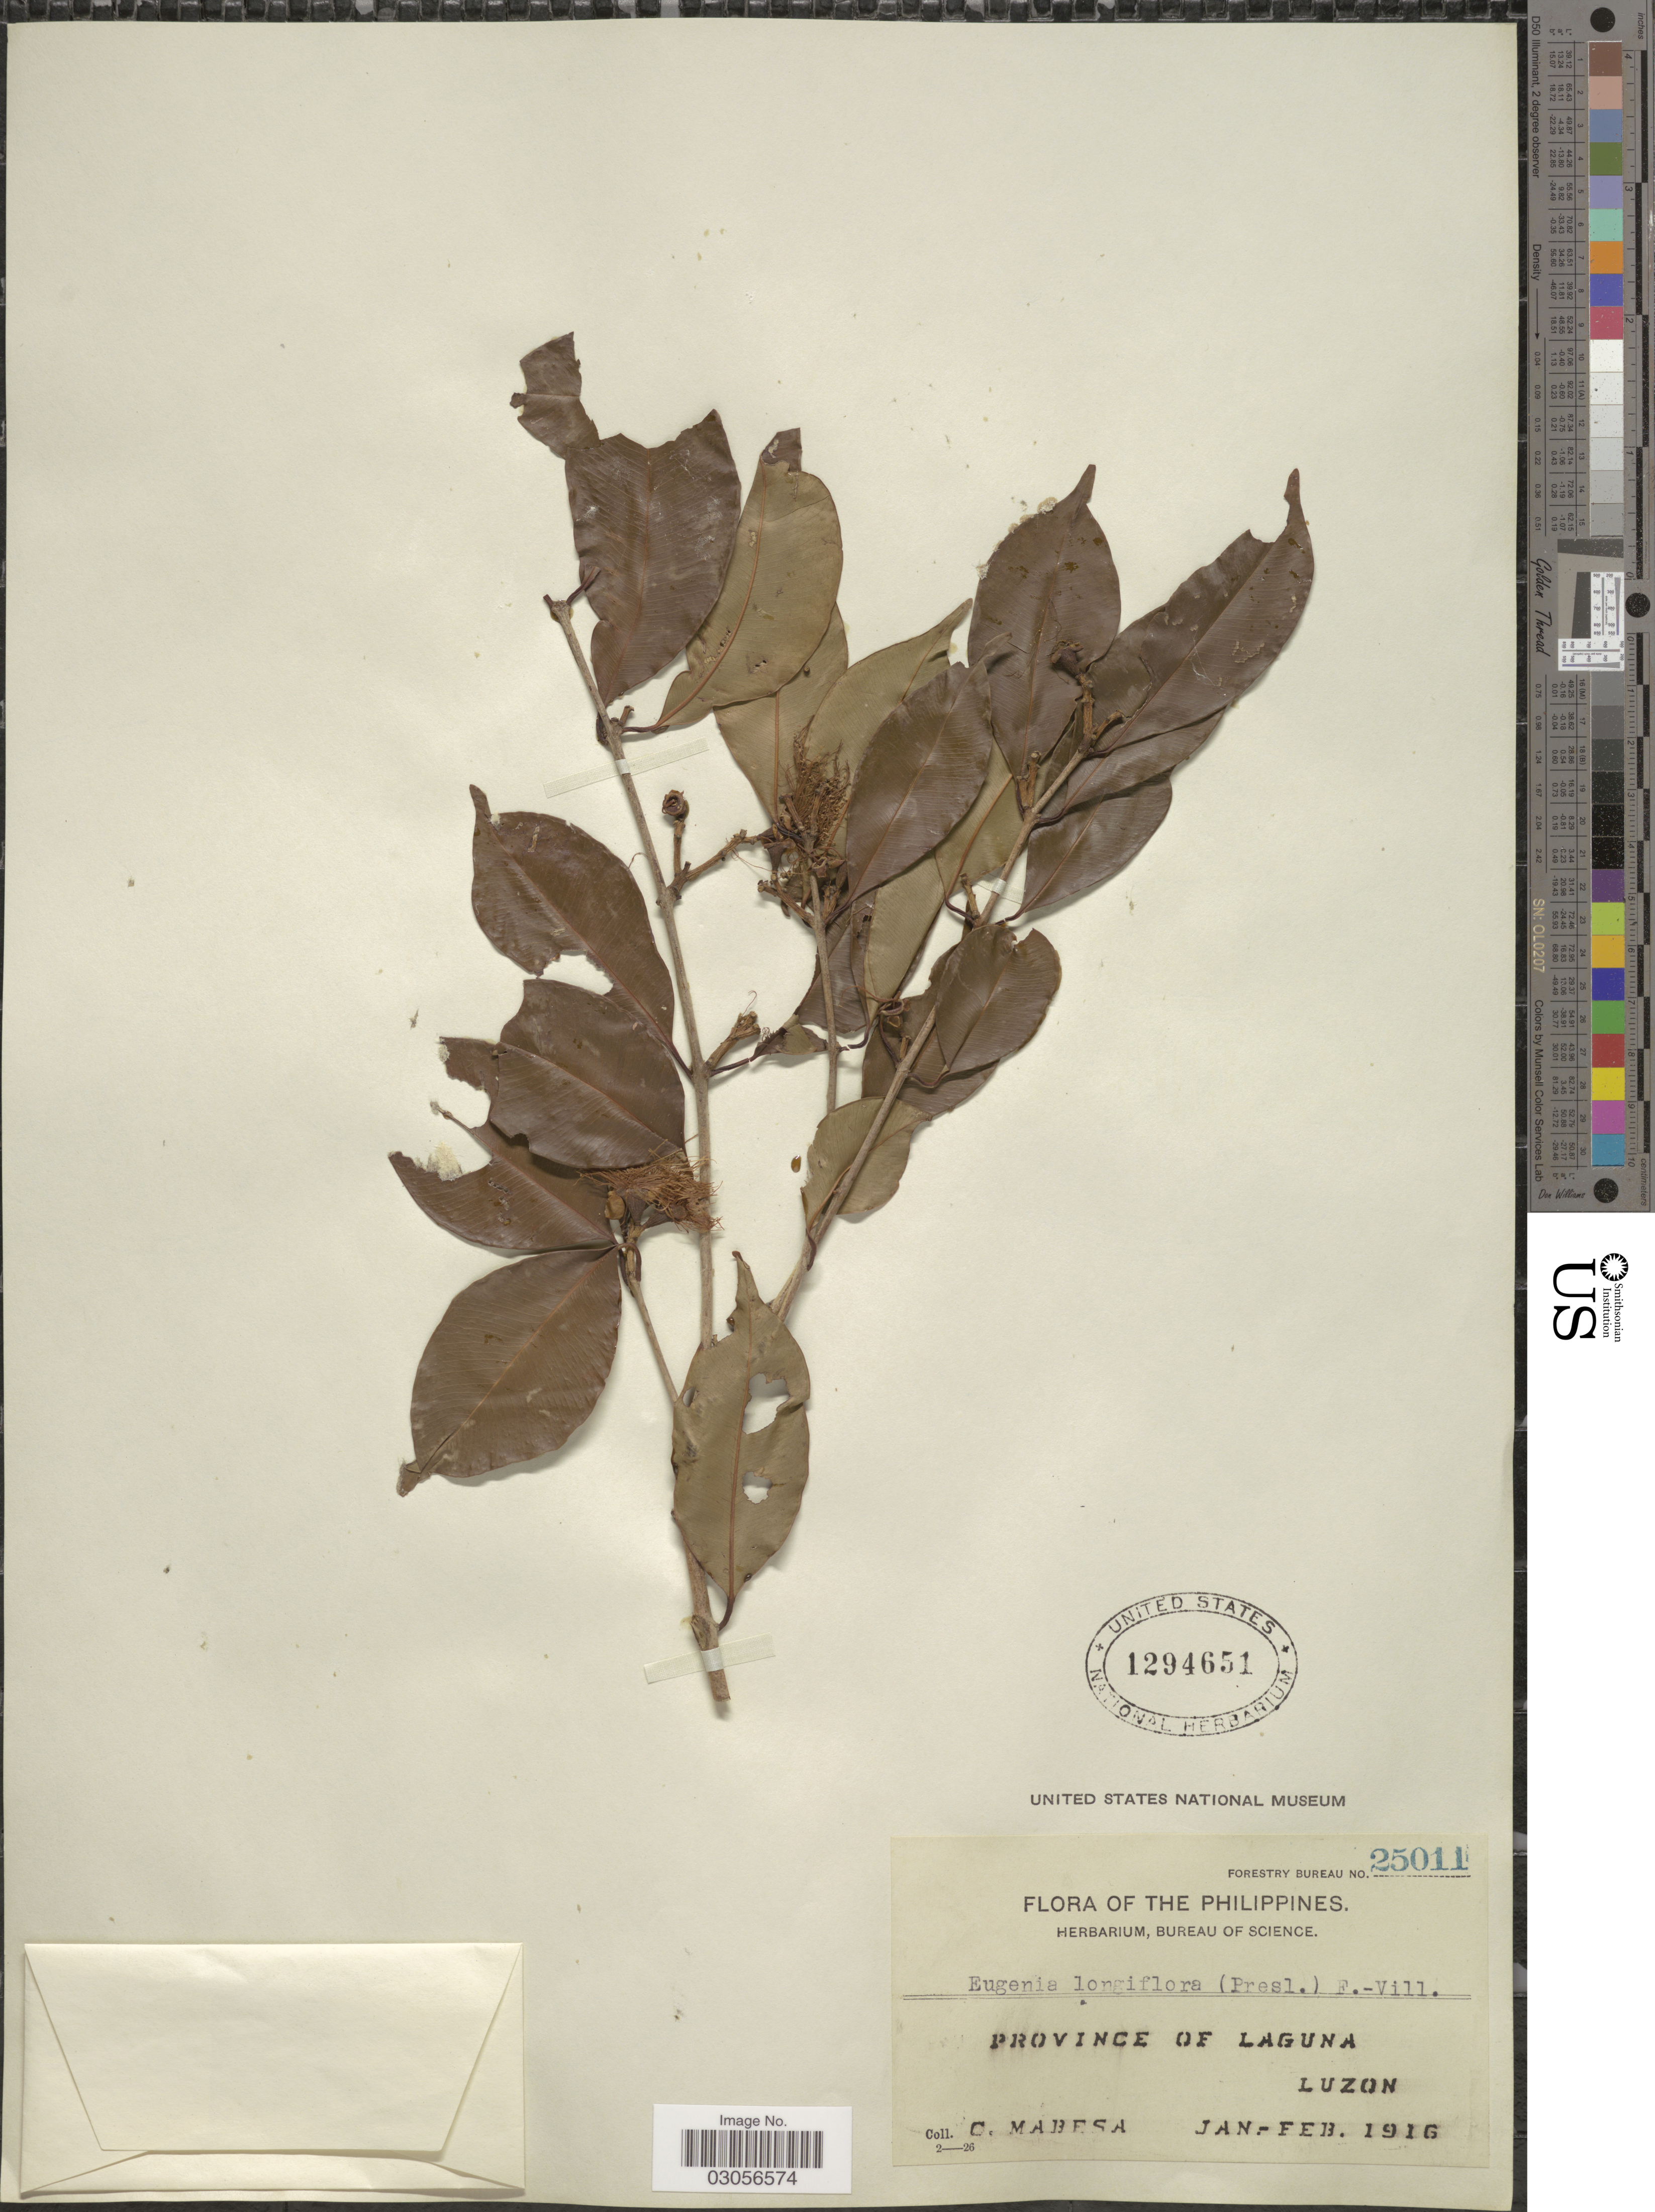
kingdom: Plantae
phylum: Tracheophyta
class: Magnoliopsida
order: Myrtales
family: Myrtaceae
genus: Syzygium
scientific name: Syzygium cerasiforme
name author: (Blume) Merr. & L.M. Perry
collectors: C. Mabesa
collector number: Forestry Bureau 25011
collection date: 1916-01/1916-02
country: Philippines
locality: Province of Laguna, Luzon.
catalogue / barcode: US 1294651